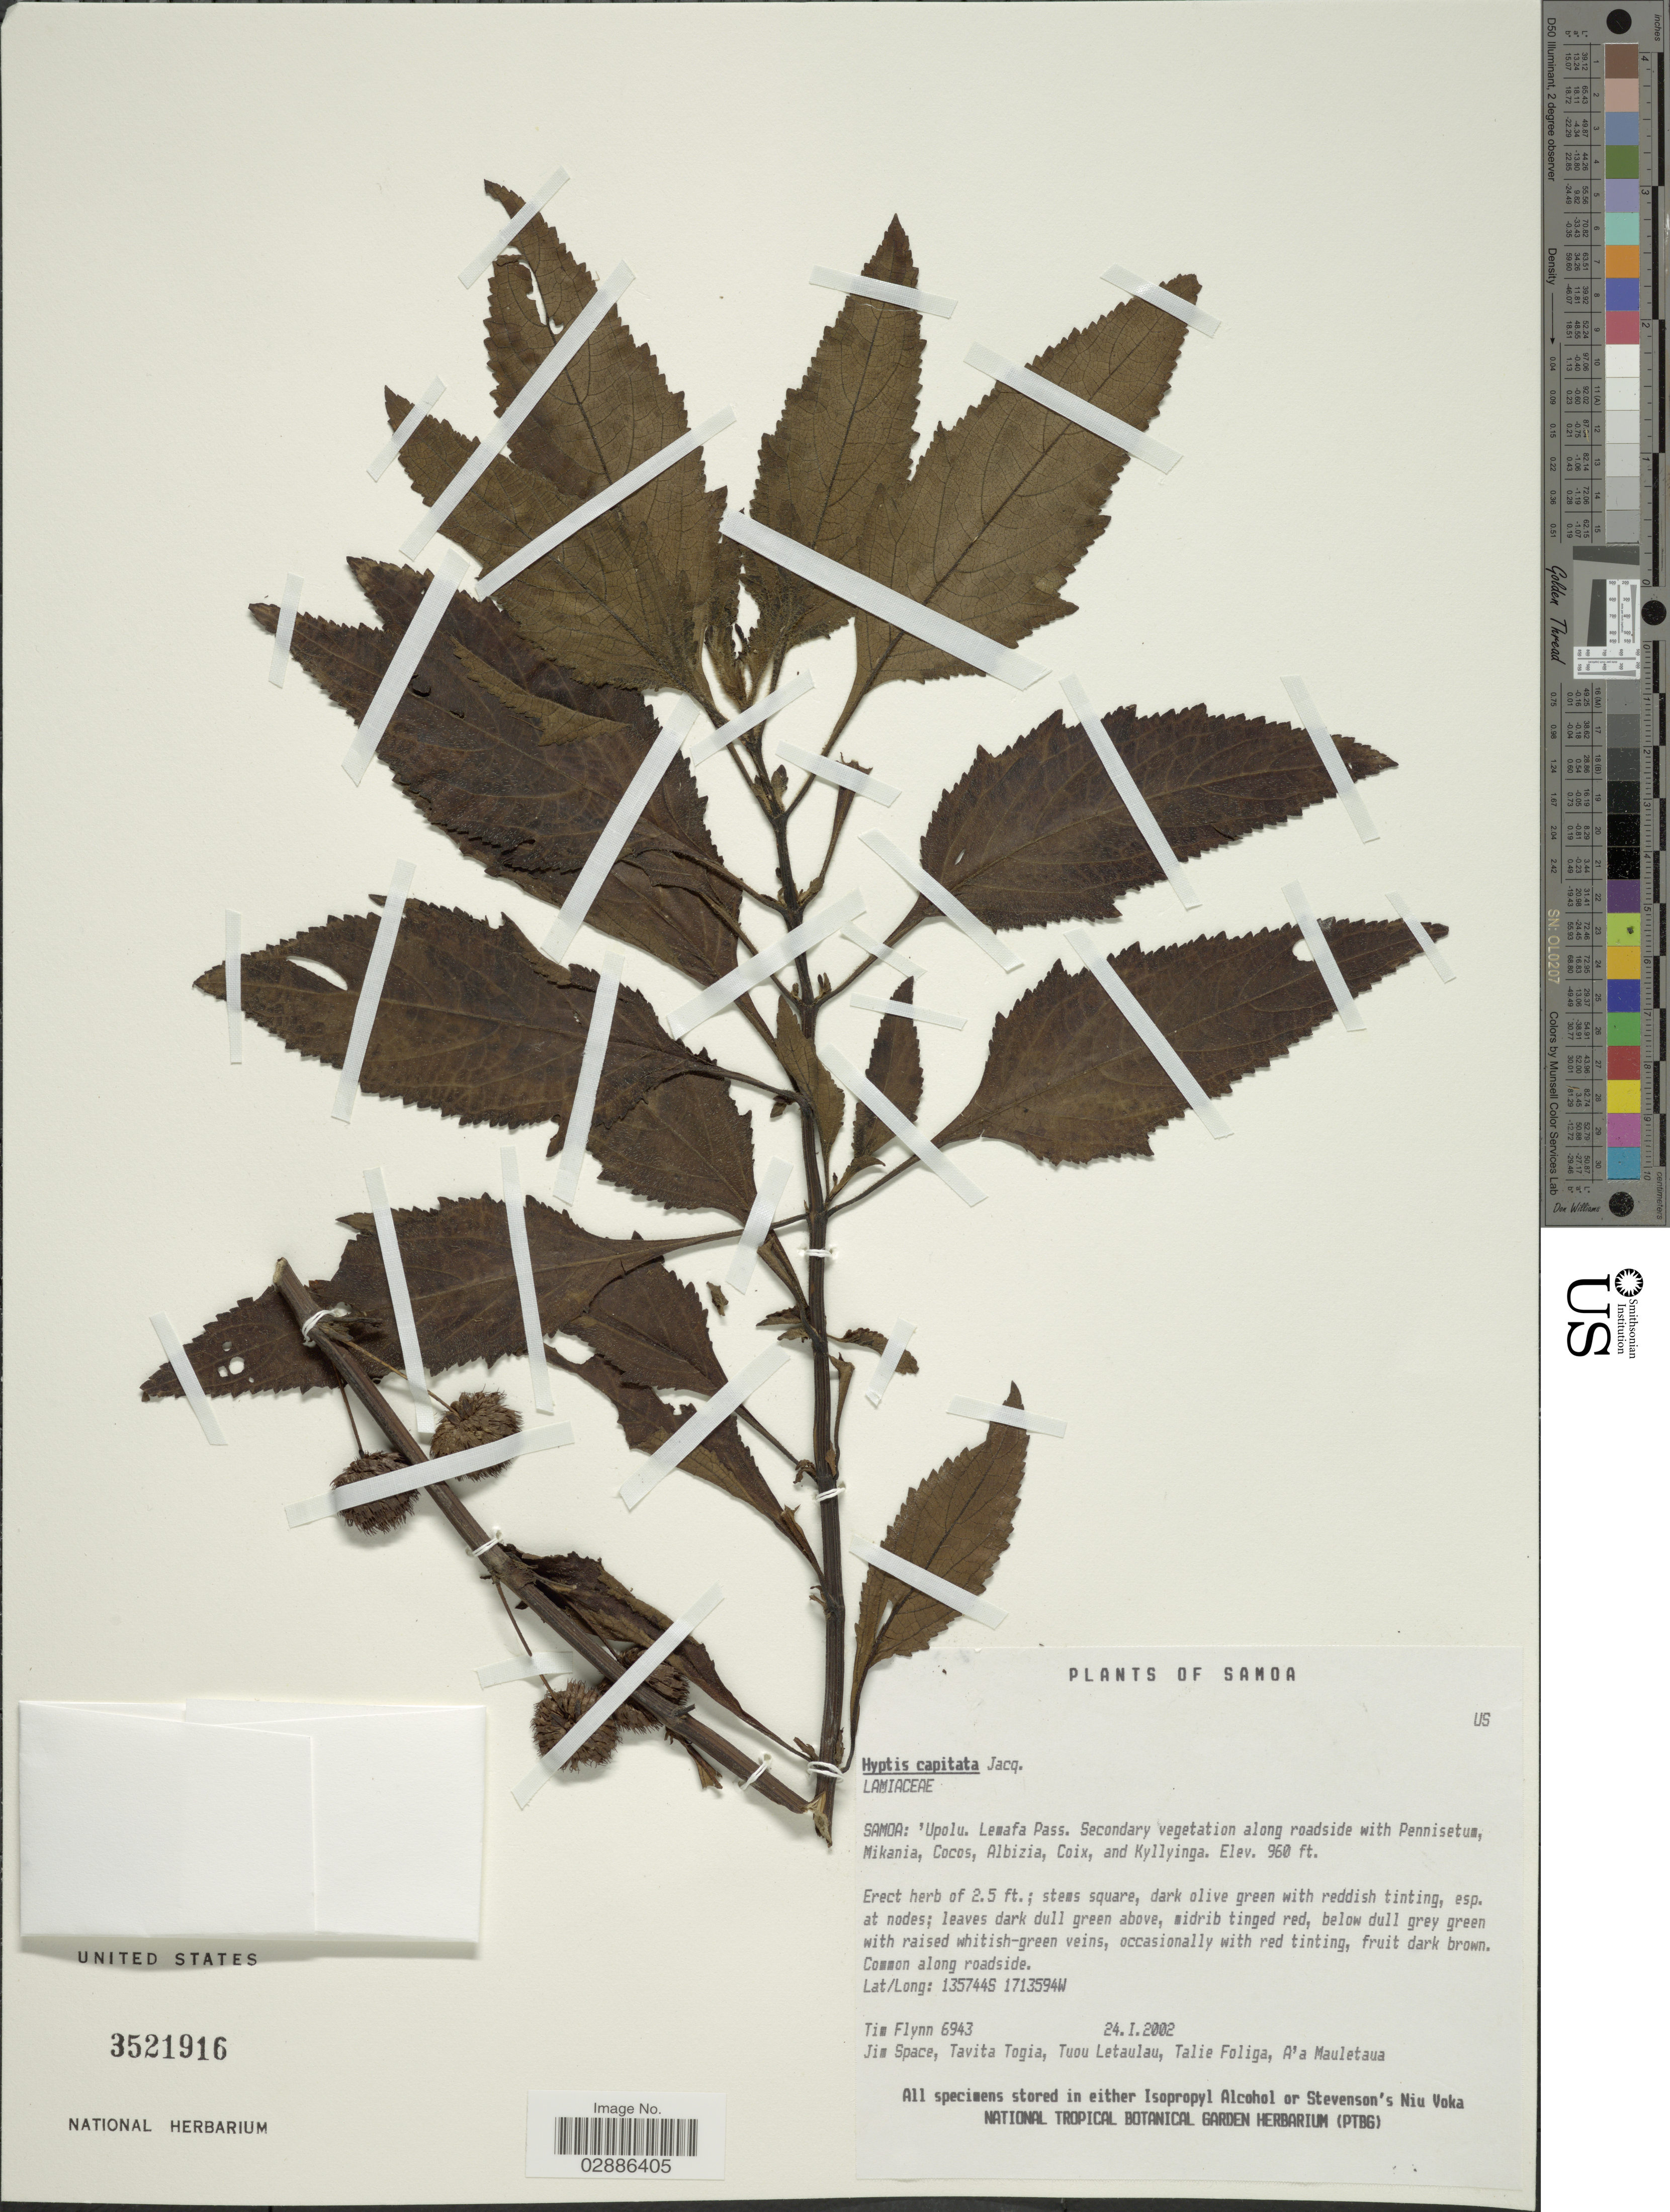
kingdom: Plantae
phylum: Tracheophyta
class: Magnoliopsida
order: Lamiales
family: Lamiaceae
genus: Hyptis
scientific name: Hyptis capitata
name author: Jacq.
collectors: T. Flynn, J. Space, T. Togia, T. Letaulau & et al.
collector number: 6943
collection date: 2002-01-24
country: Samoa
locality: Samoa: 'Upolu, Lemafa Pass.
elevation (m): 293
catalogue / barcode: US 3521916